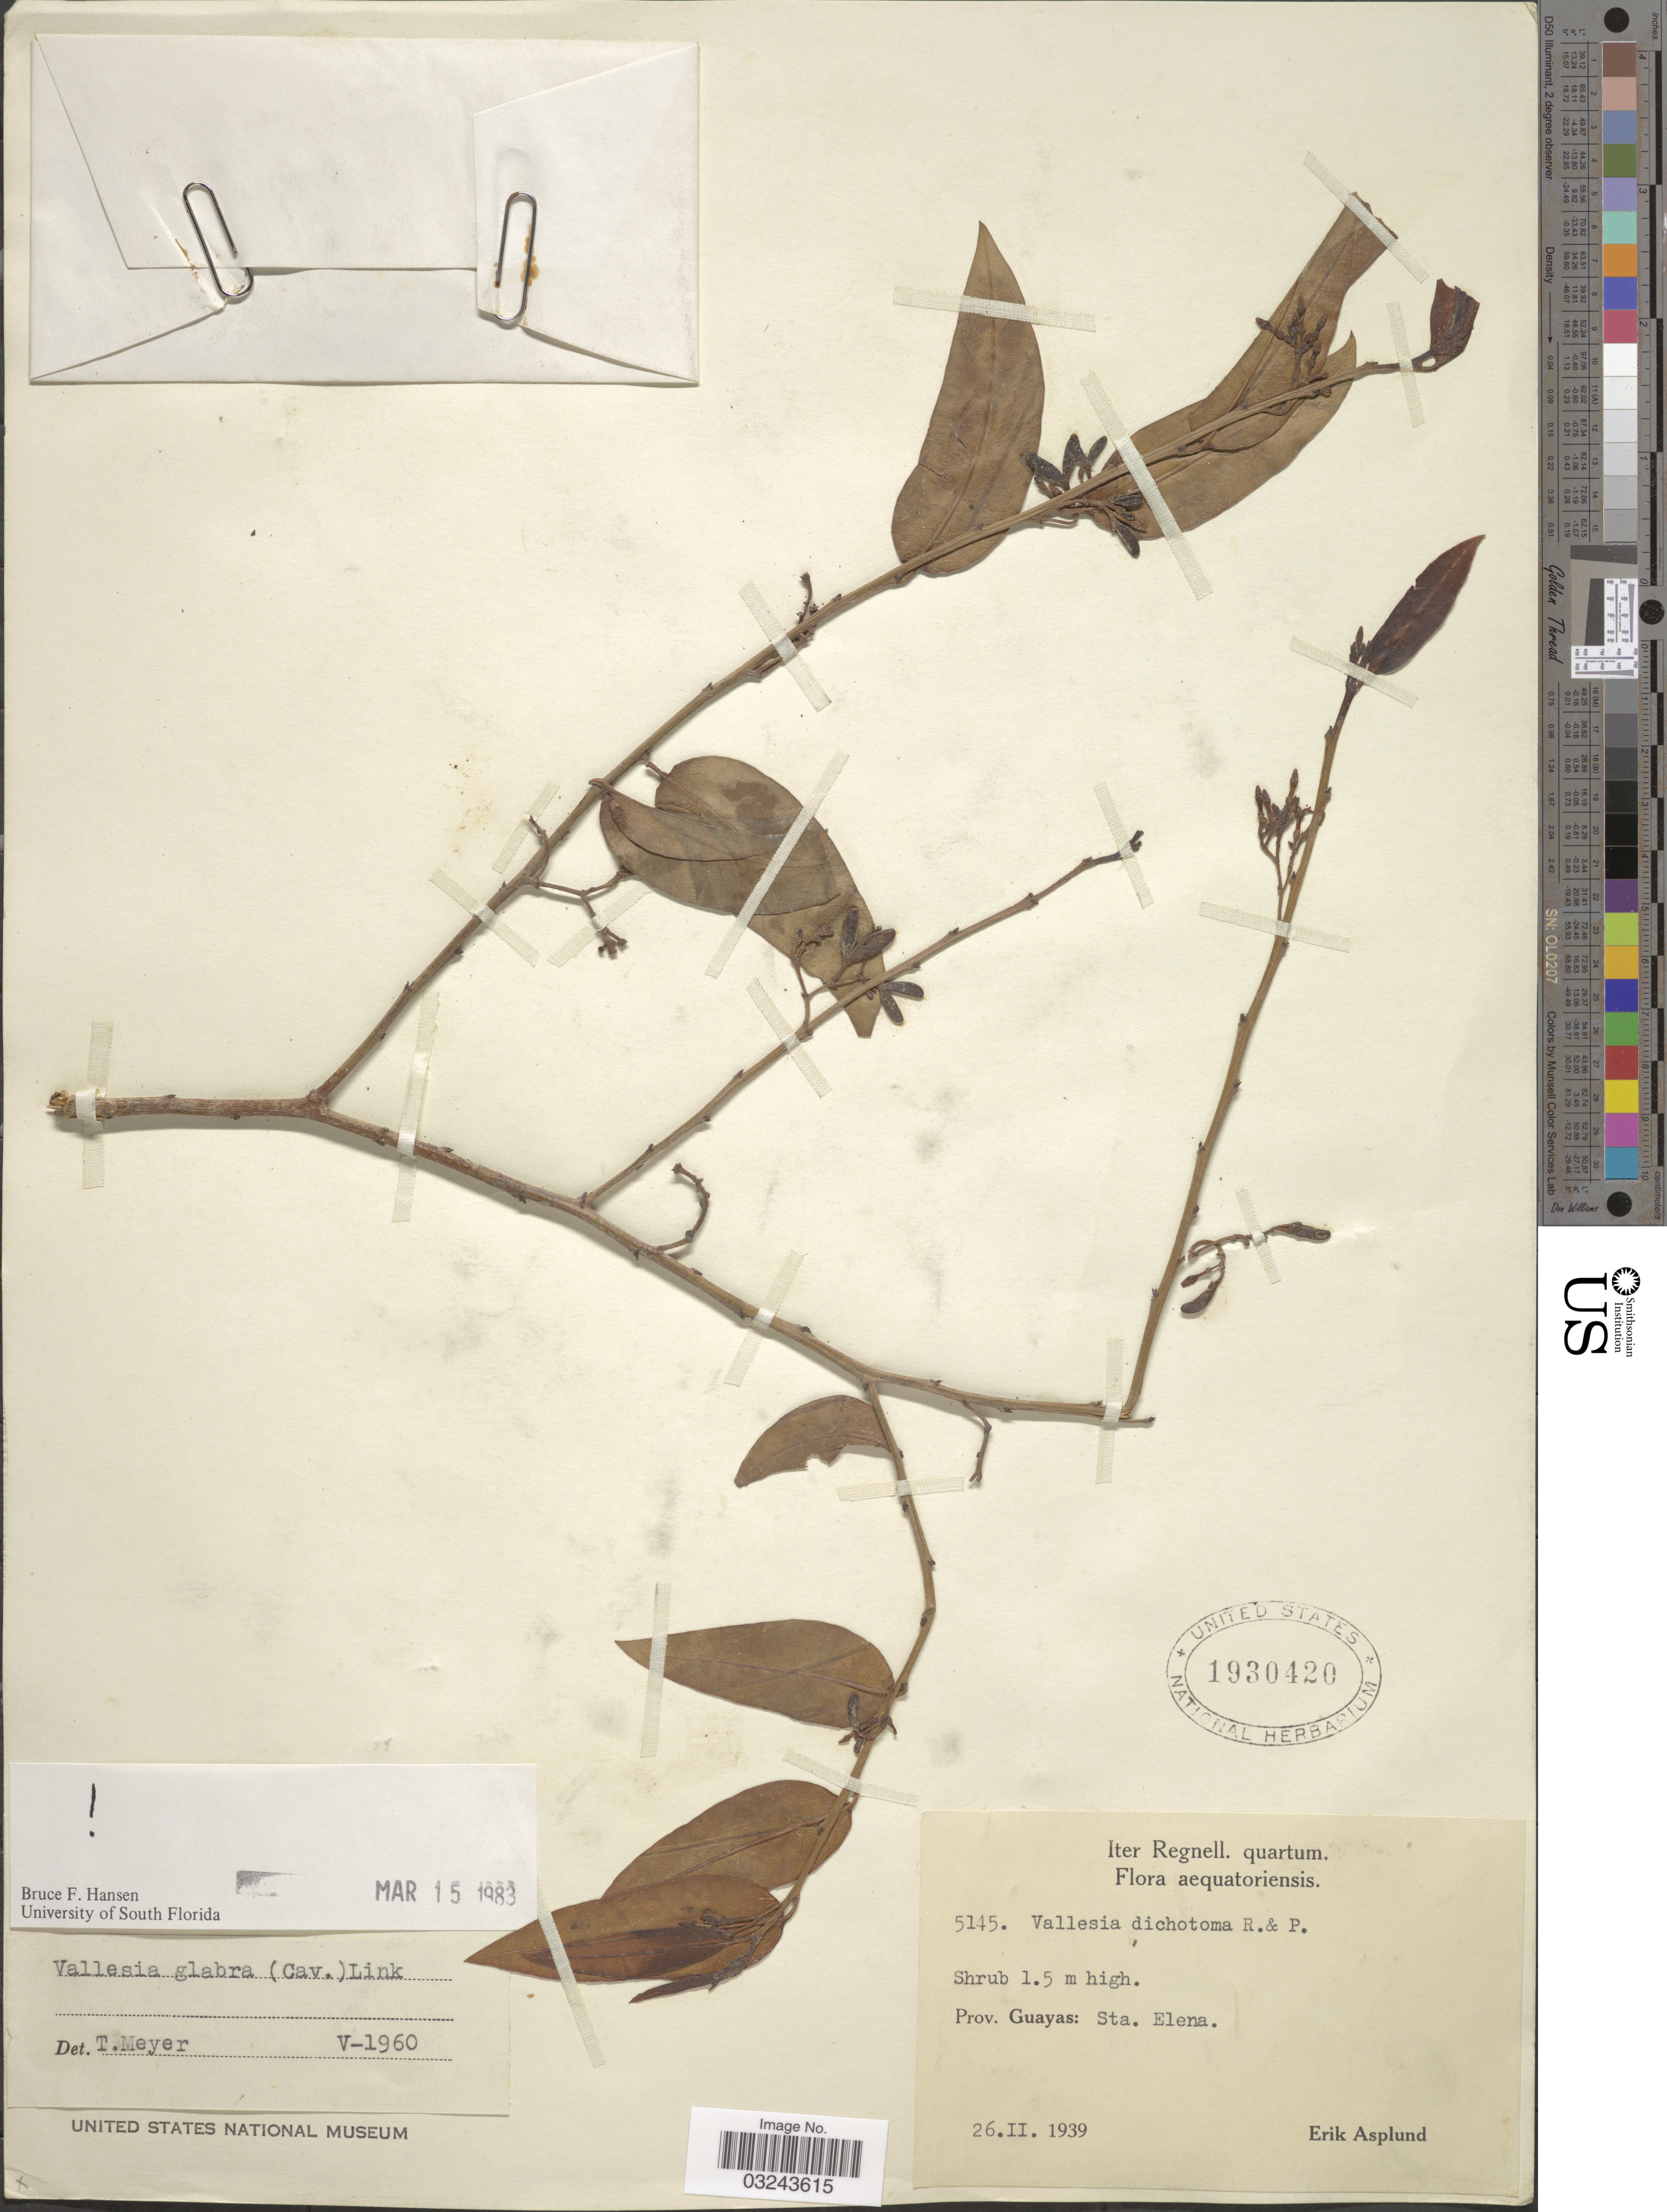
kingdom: Plantae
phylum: Tracheophyta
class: Magnoliopsida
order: Gentianales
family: Apocynaceae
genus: Vallesia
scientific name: Vallesia glabra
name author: (Cav.) Link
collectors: E. Asplund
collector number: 5145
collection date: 1939-02-26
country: Ecuador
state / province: Guayas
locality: Prov. Guayas: Sta. Elena.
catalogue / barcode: US 1930420